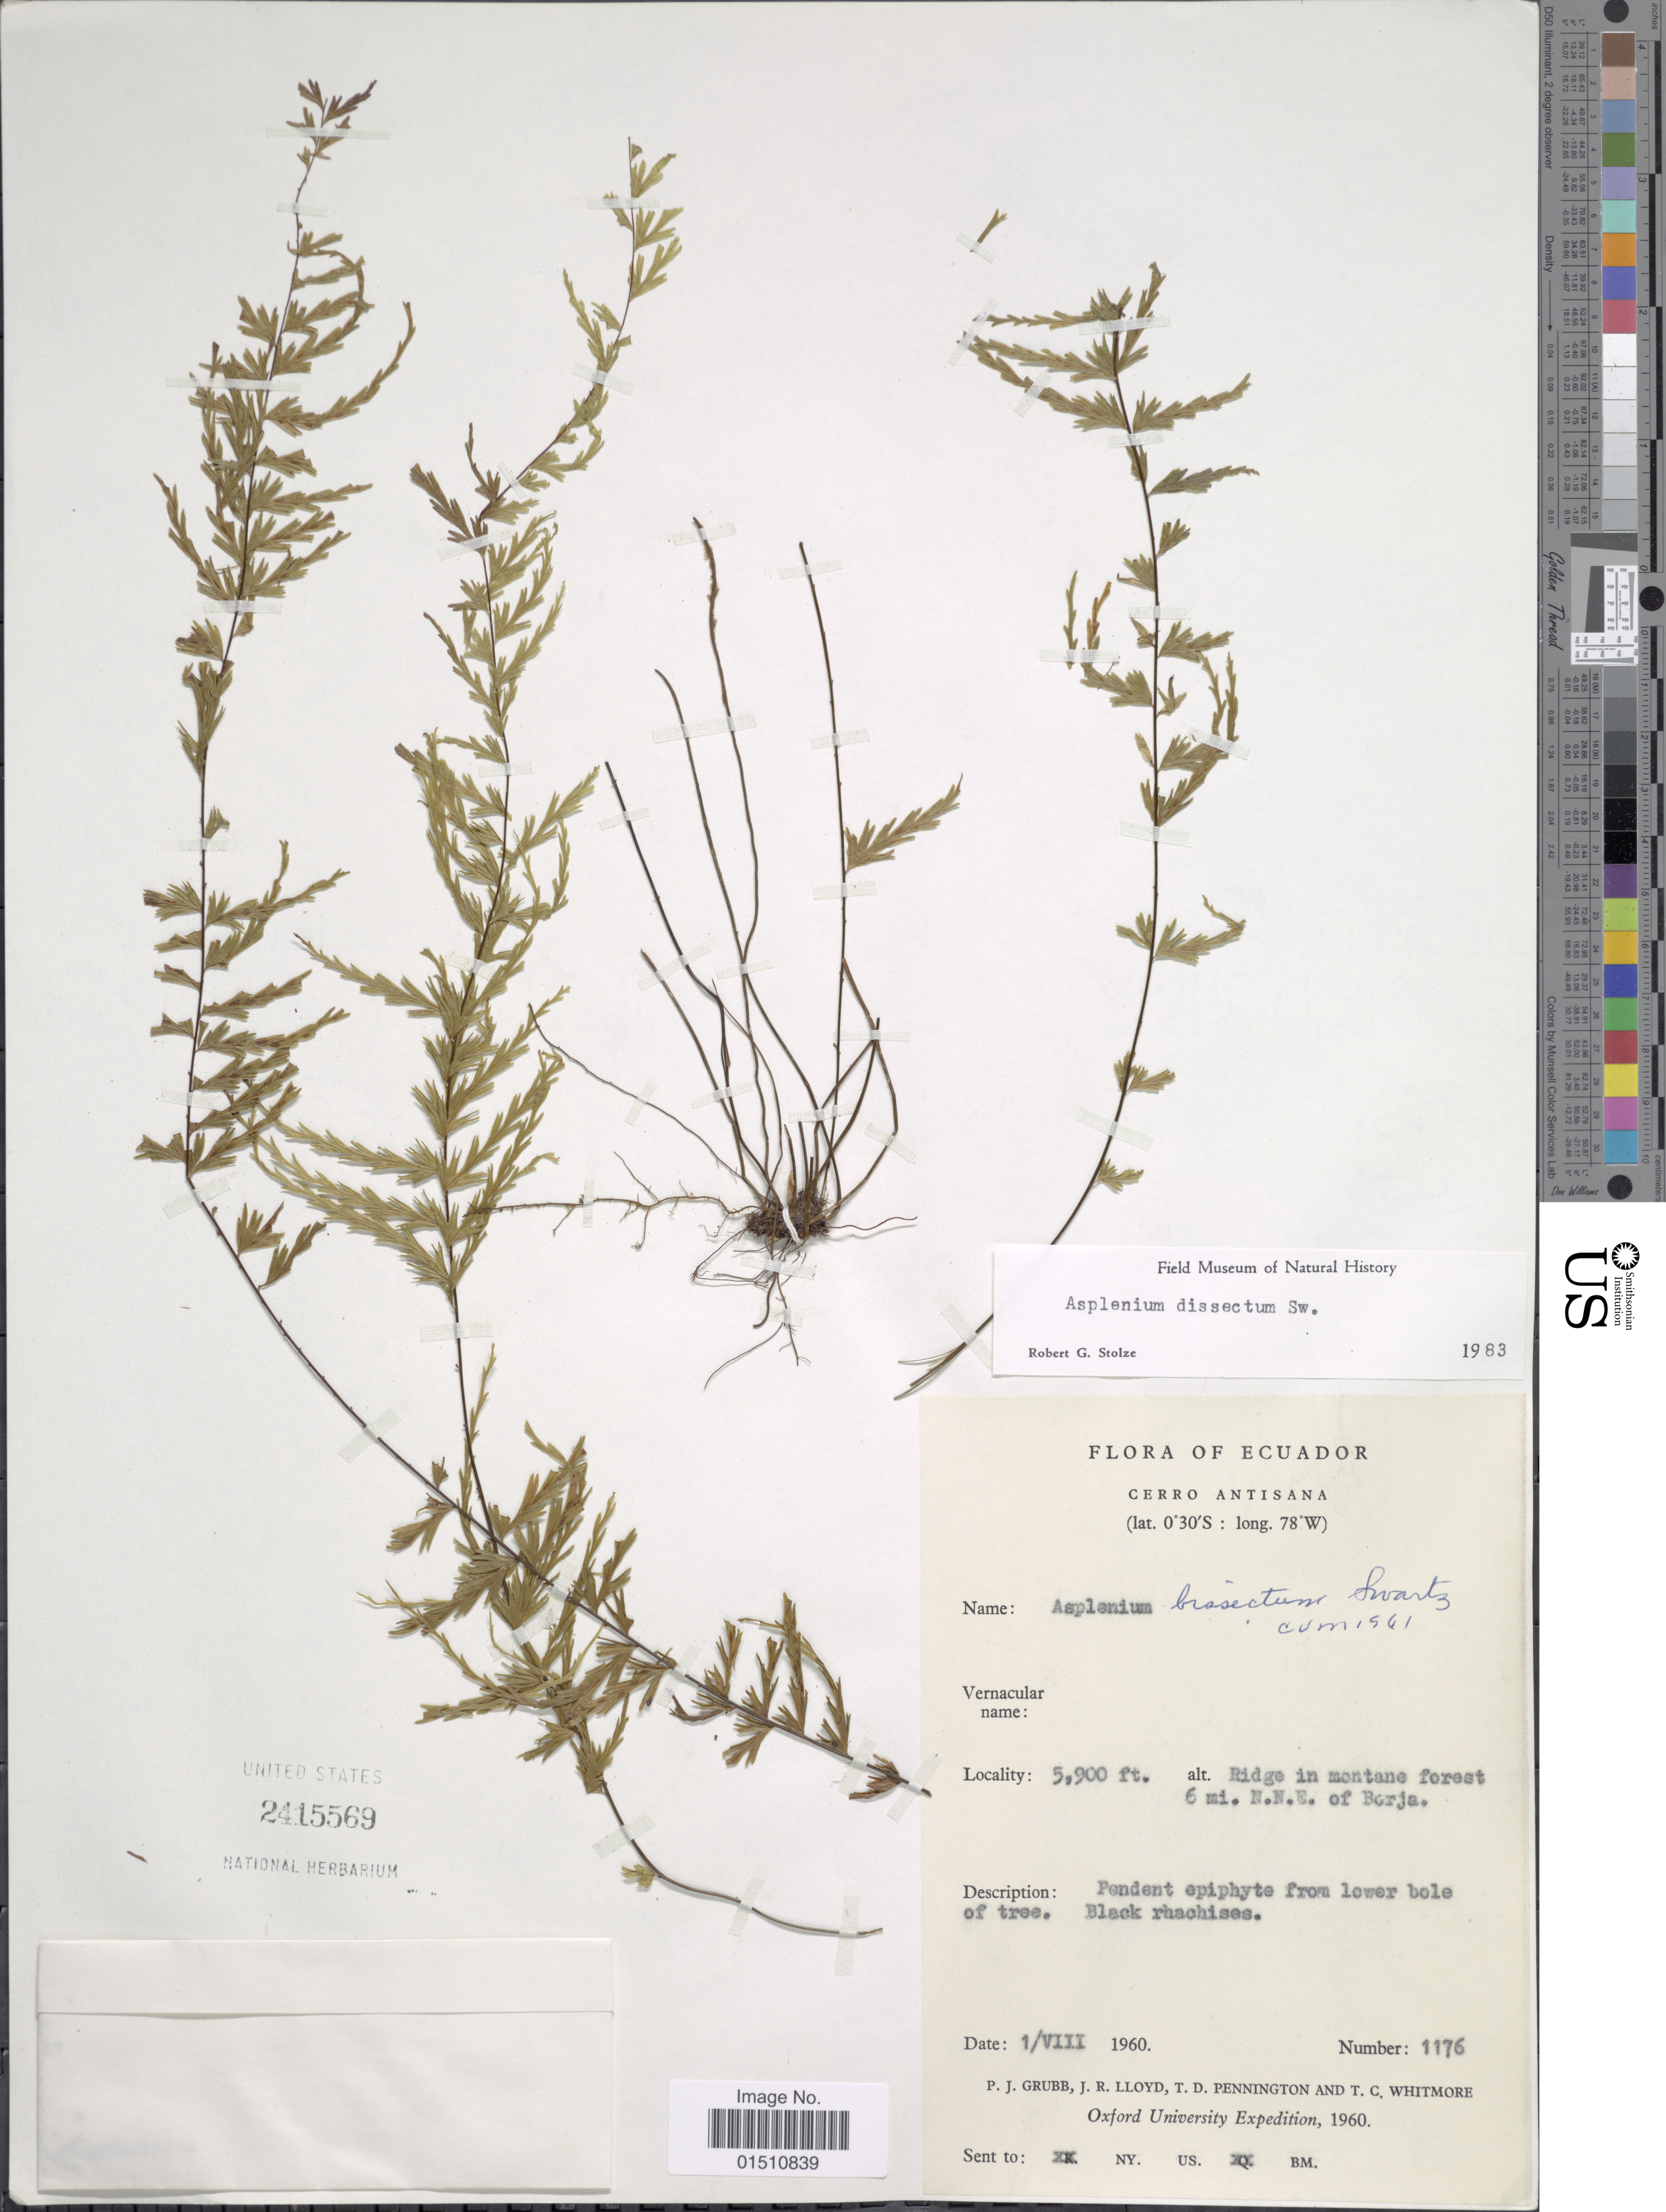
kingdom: Plantae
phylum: Tracheophyta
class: Polypodiopsida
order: Polypodiales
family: Aspleniaceae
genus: Asplenium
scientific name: Asplenium dissectum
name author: Brack. in Wilkes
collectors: P. J. Grubb, J. R. Lloyd, T. D. Pennington & T. C. Whitmore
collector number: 1176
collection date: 1960-08-01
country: Ecuador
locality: Ecuador, Cerro Antisana, Ridge in montane forest 6 mi. N.N.E. of Borja.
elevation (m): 1798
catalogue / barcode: US 2415569